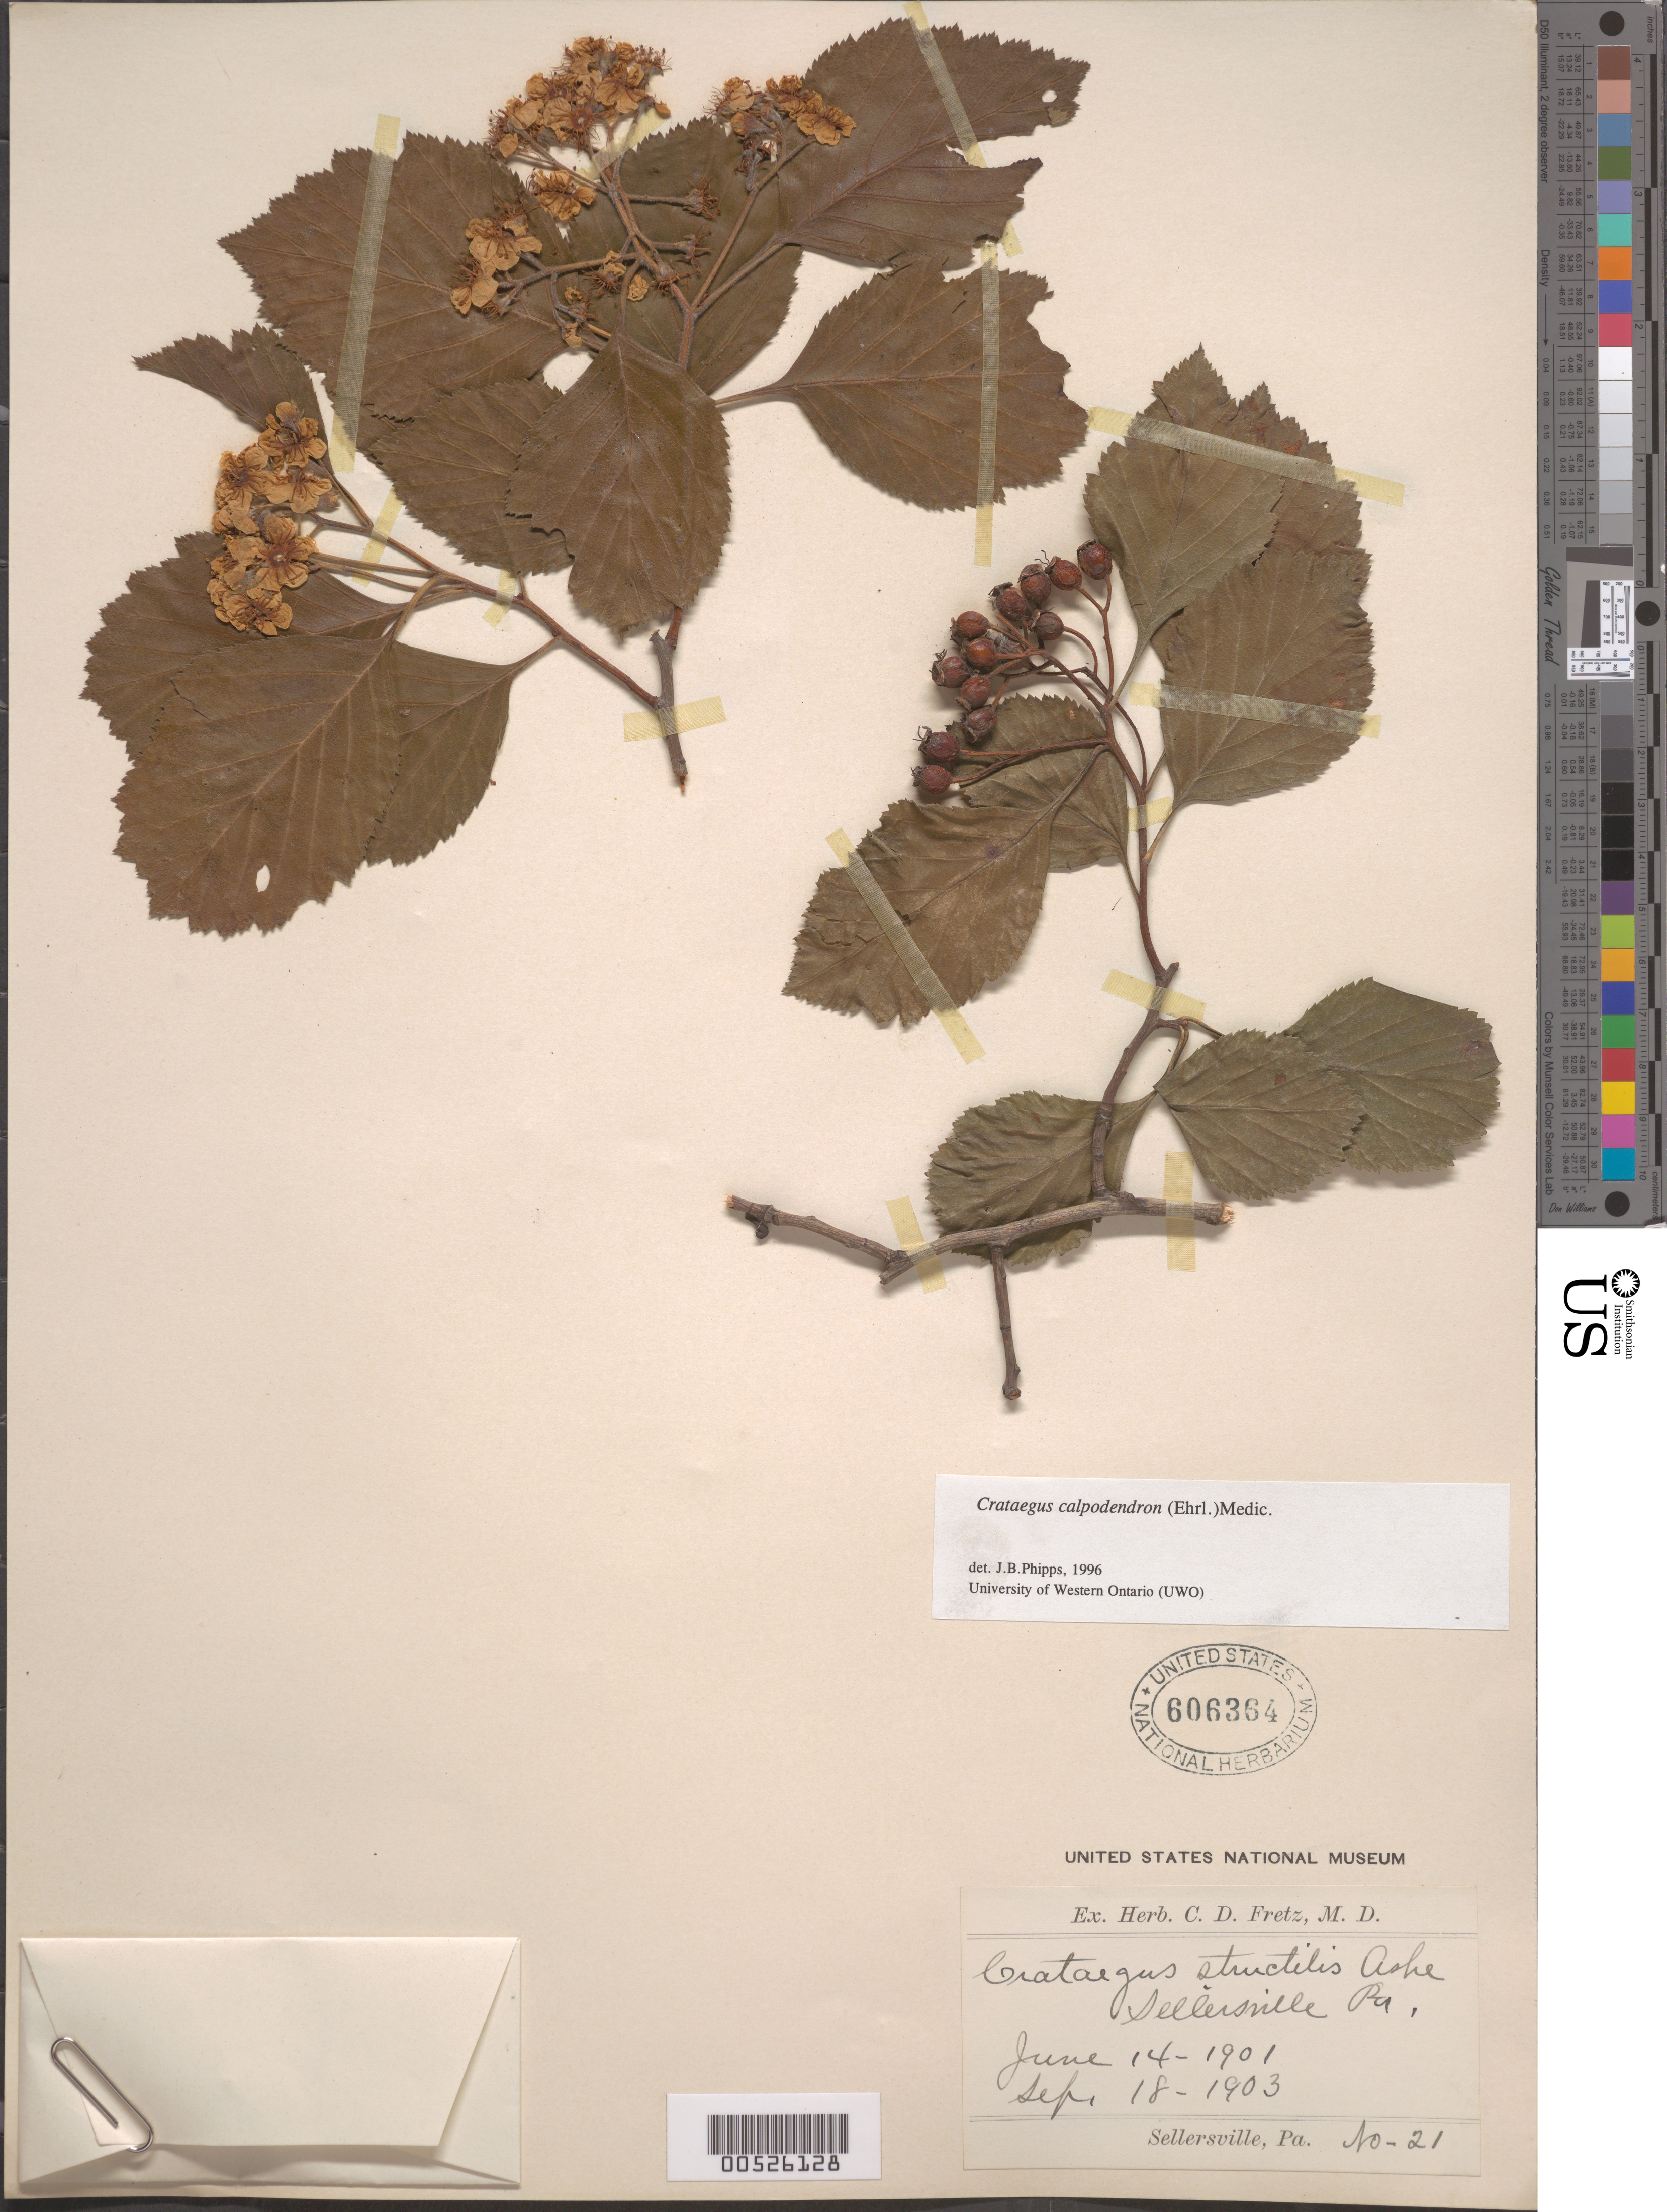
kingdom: Plantae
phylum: Tracheophyta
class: Magnoliopsida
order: Rosales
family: Rosaceae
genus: Crataegus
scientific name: Crataegus calpodendron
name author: (Ehrh.) Medik.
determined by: Phipps, James B., (UWO), University of Western Ontario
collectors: ex herb. C.D. Fretz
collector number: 21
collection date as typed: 14 Jun 1901 and 18 Sep 1903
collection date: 1901-06-14,1903-09-18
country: United States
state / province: Pennsylvania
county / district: Bucks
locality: Sellersville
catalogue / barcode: US 606364